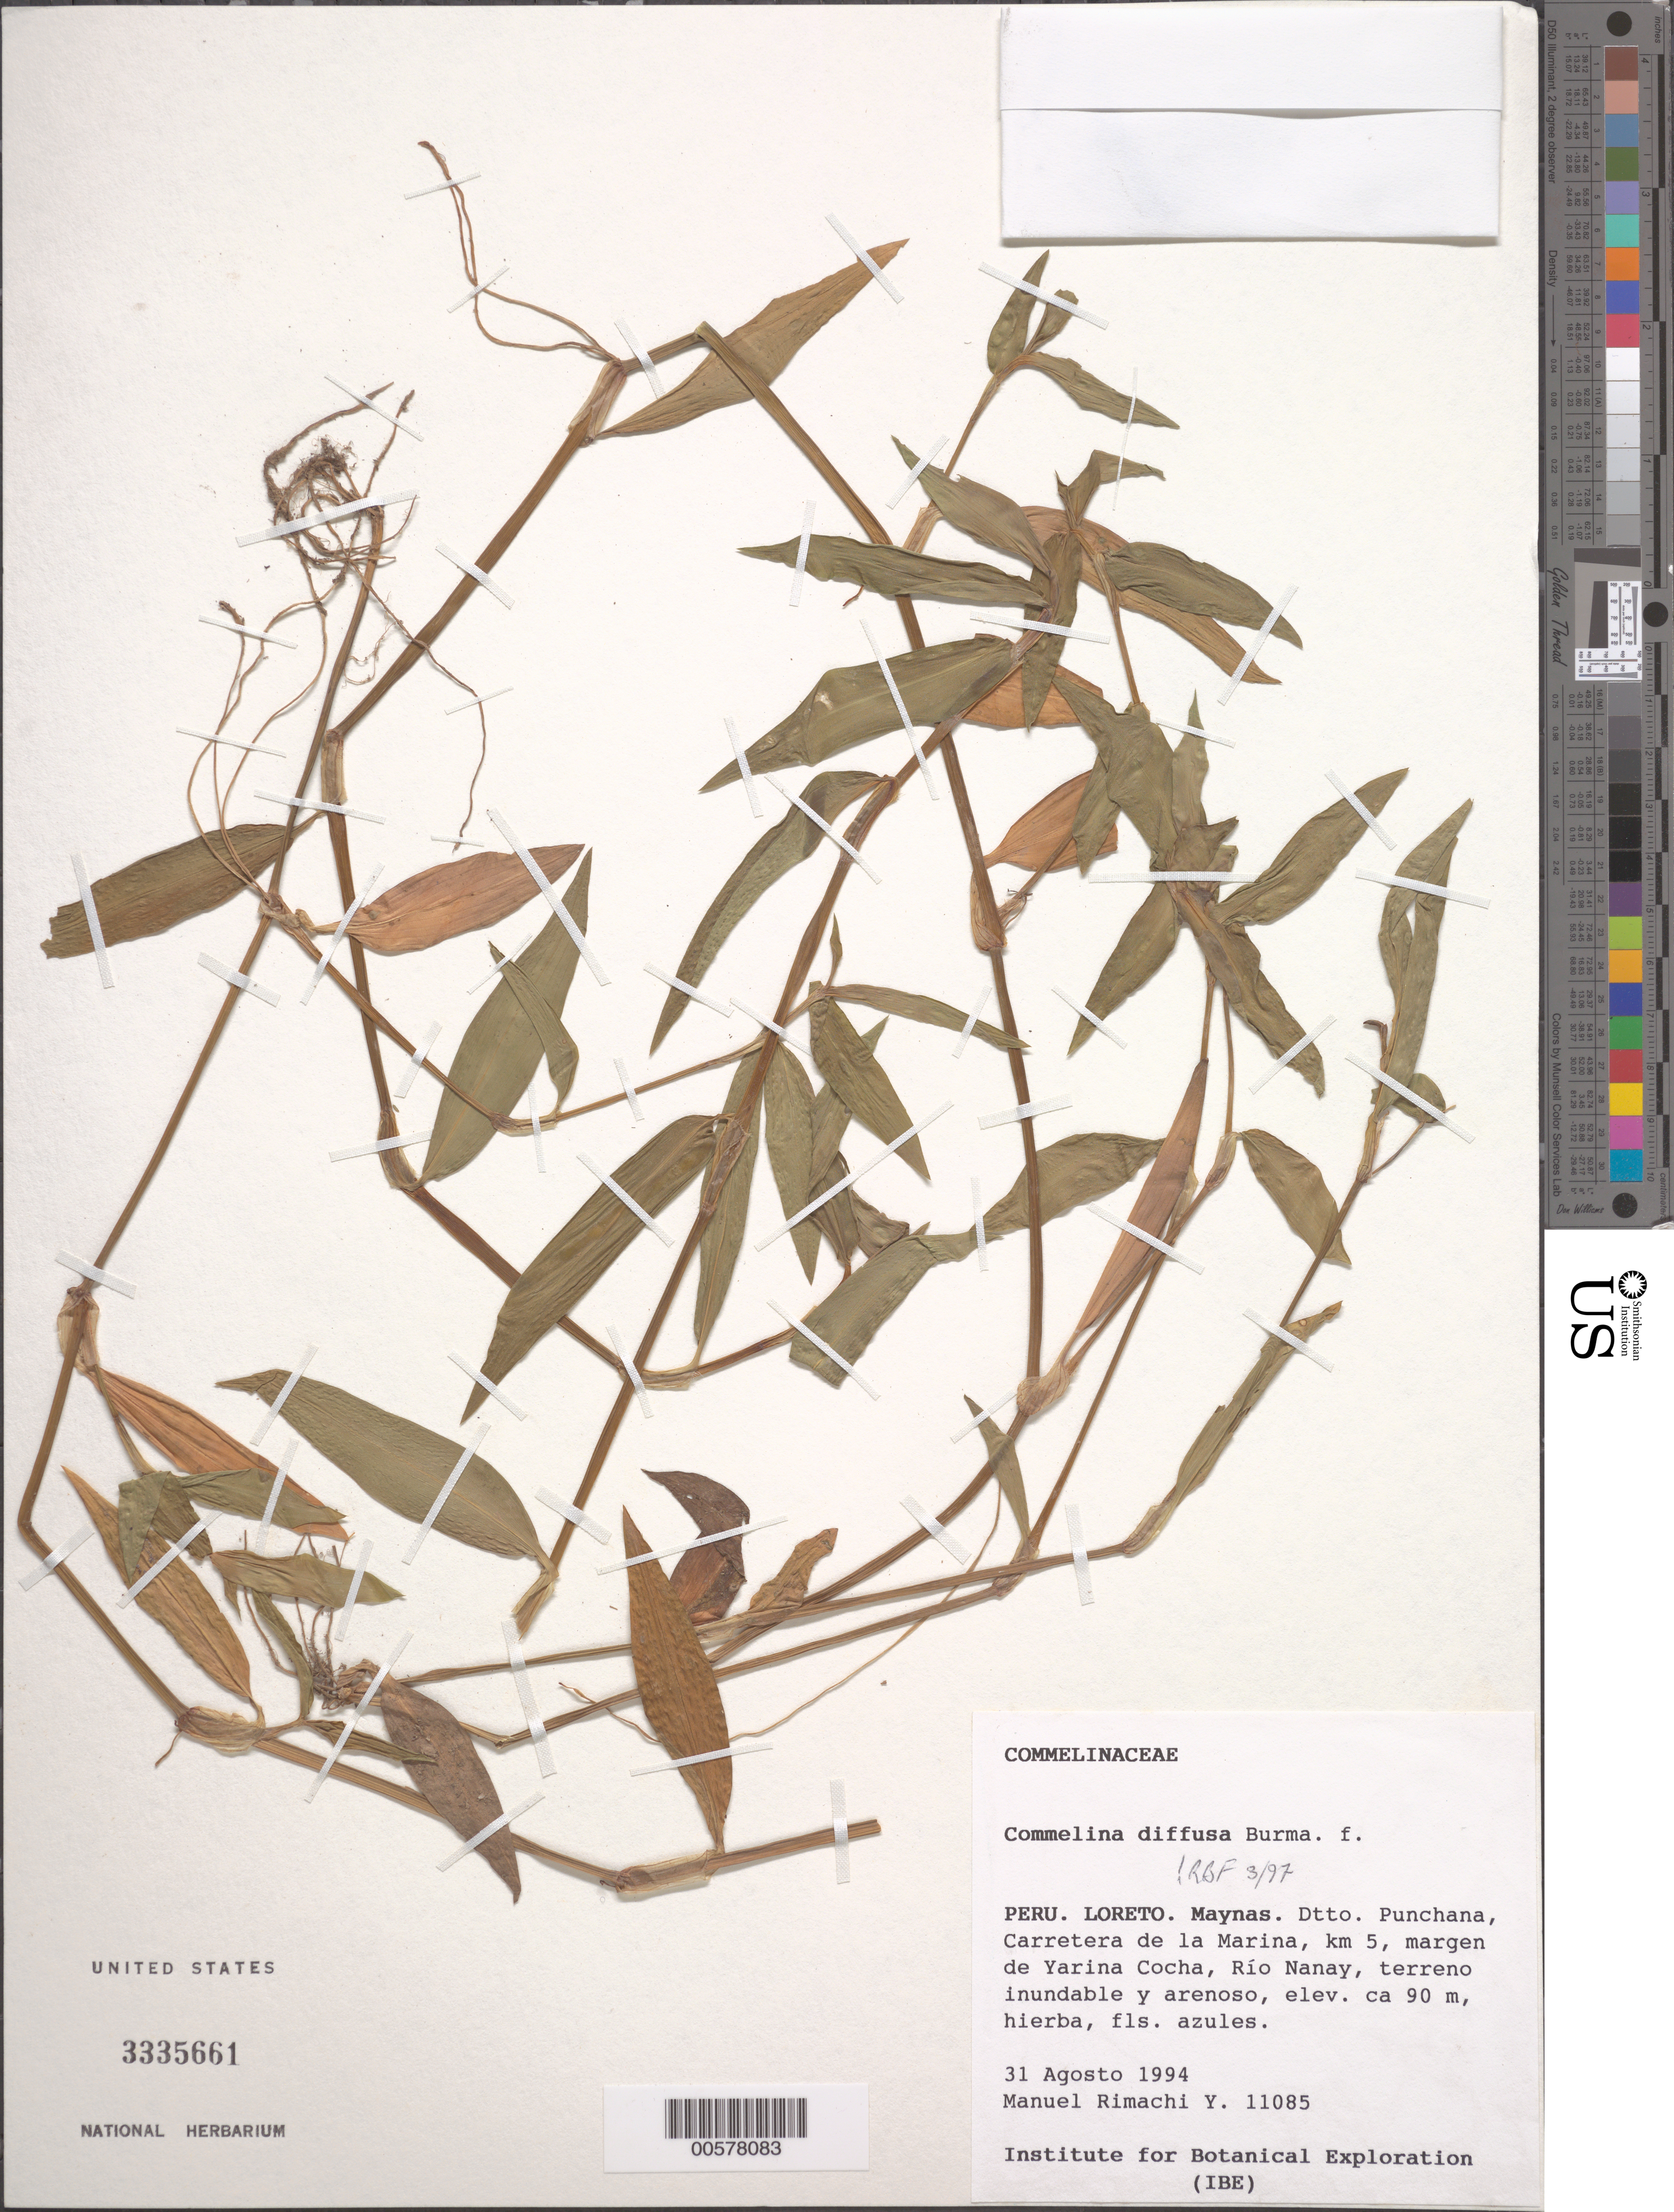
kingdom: Plantae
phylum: Tracheophyta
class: Liliopsida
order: Commelinales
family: Commelinaceae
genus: Commelina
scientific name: Commelina diffusa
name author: Burm. f.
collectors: M. Rimachi Y.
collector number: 11085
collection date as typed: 31 Aug 1994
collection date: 1994-08-31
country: Peru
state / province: Loreto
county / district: Maynas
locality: Punchana, rio nanay, cocha de manga posa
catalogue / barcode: US 3335661